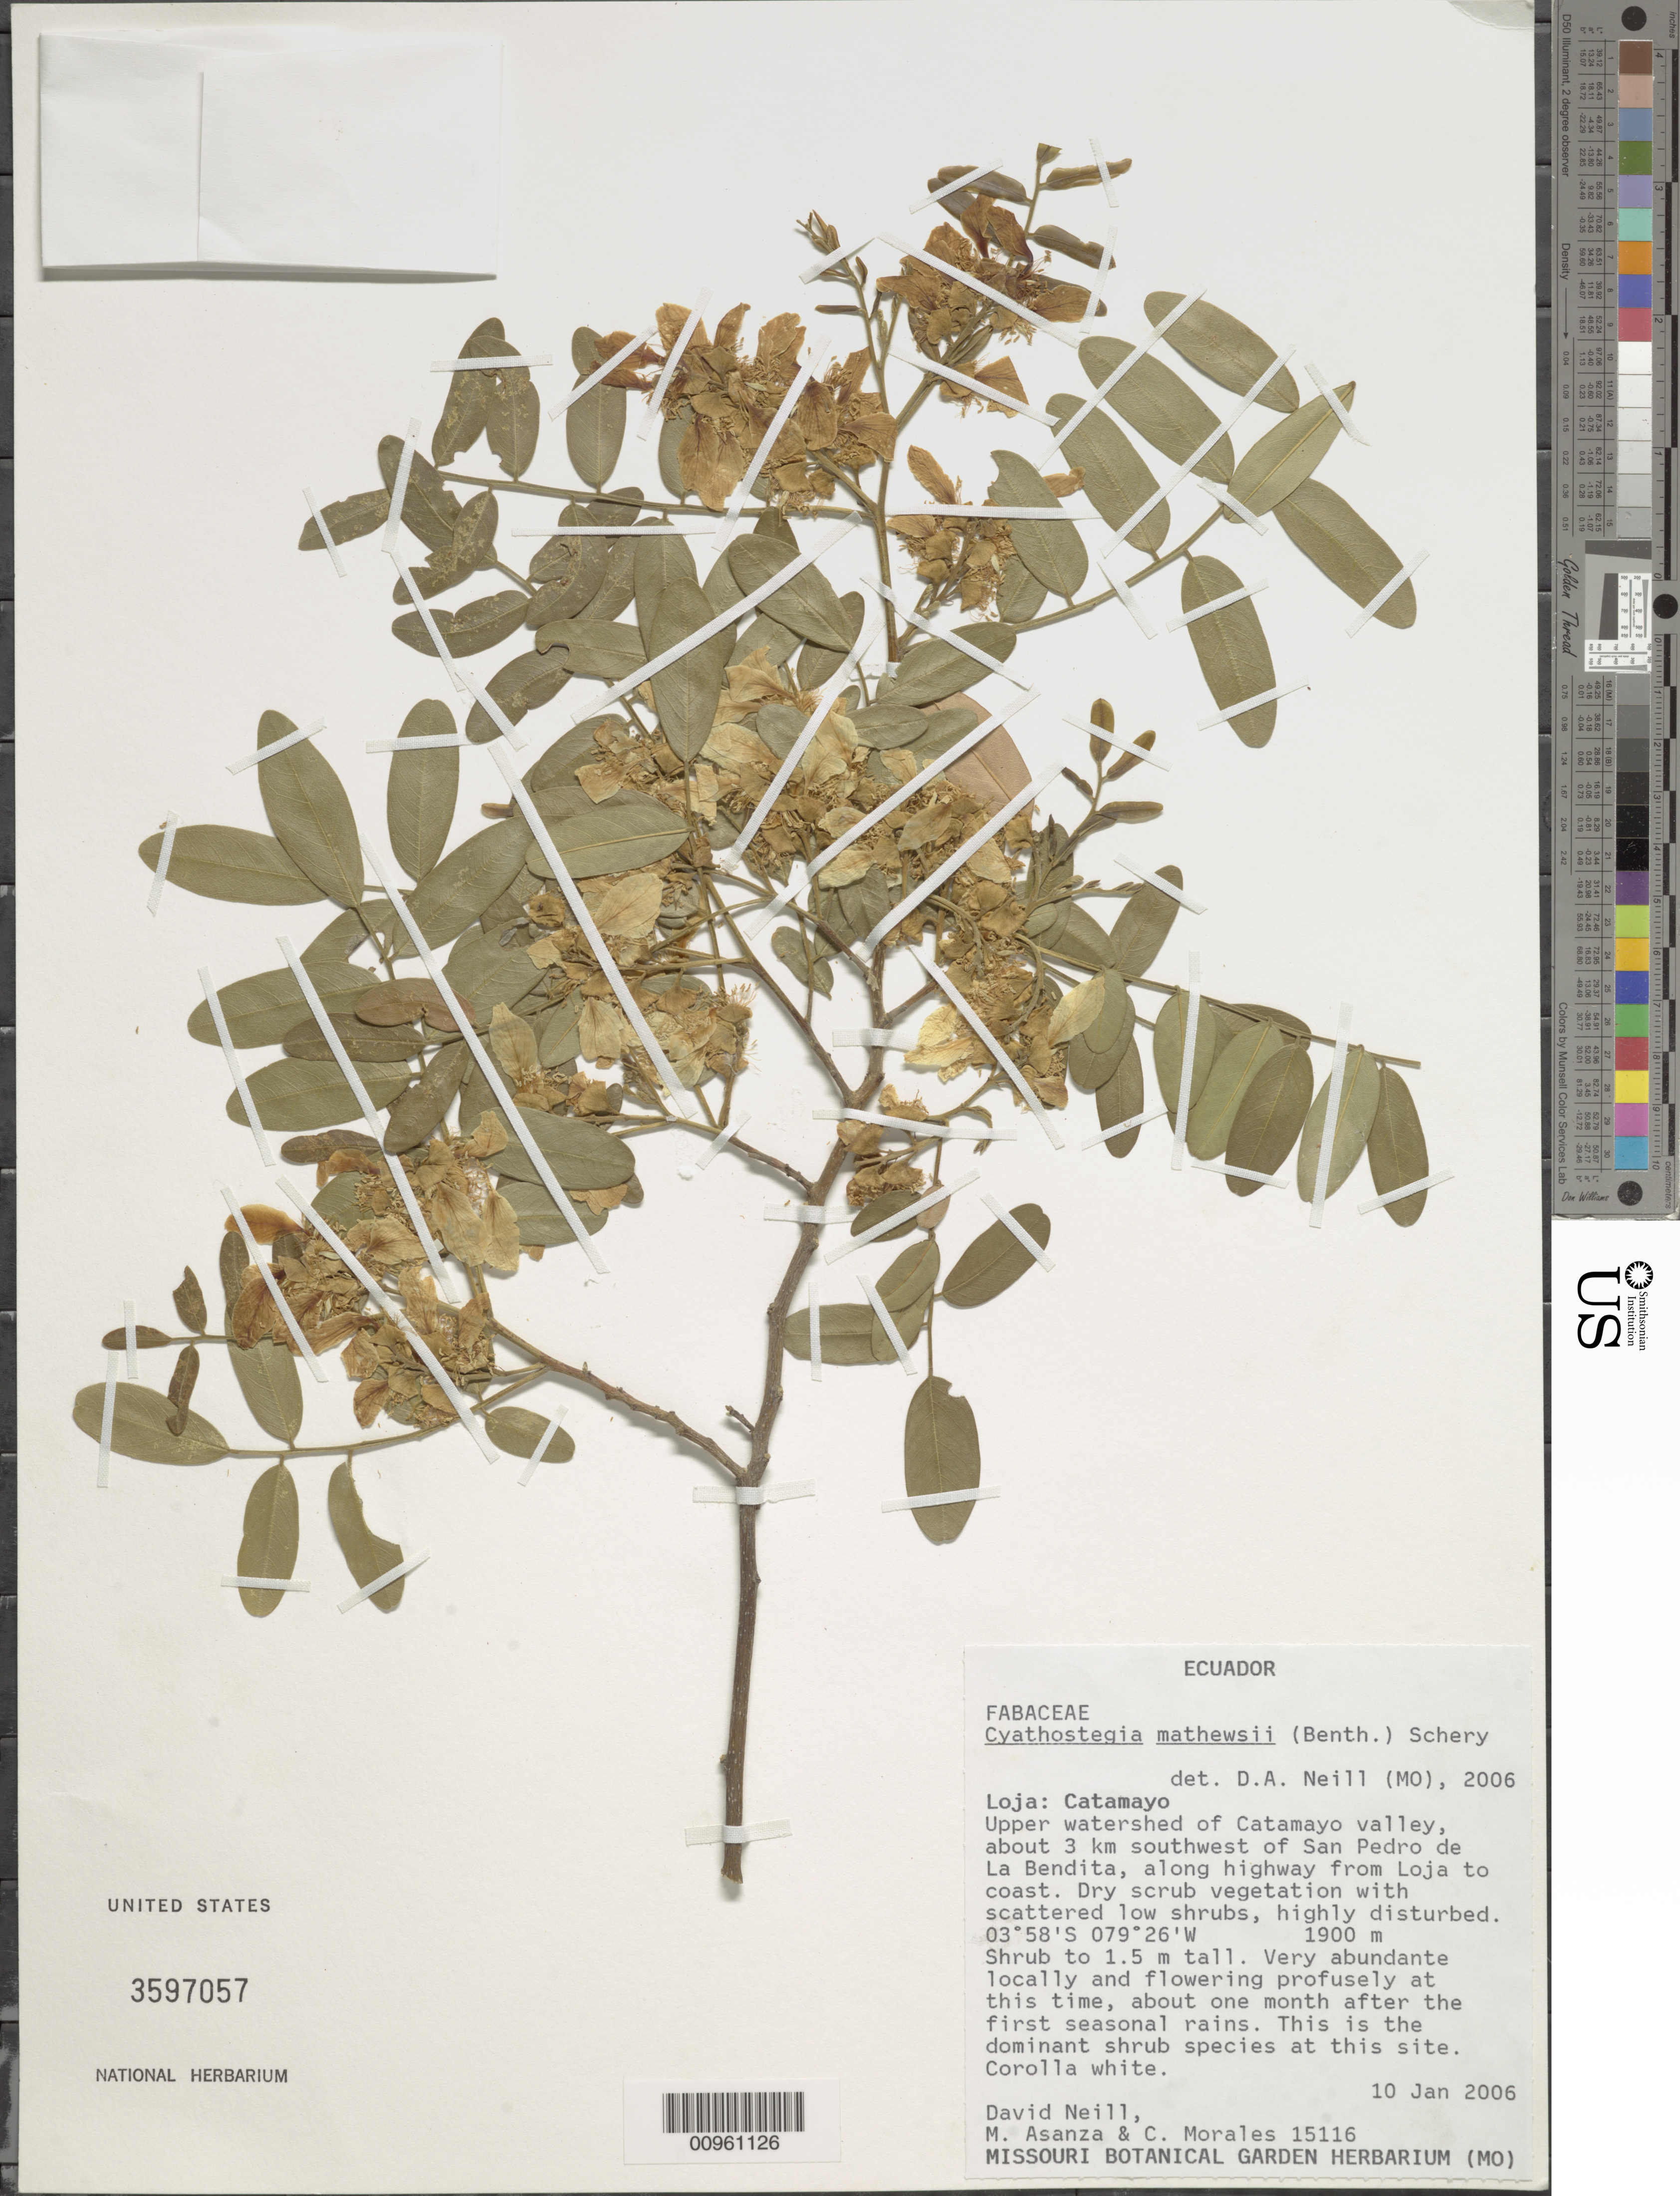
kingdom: Plantae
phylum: Tracheophyta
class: Magnoliopsida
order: Fabales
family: Fabaceae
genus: Cyathostegia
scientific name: Cyathostegia matthewsii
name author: (Benth.) Schery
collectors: D. A. Neill, M. Asanza & C. Morales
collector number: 15116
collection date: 2006-01-10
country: Ecuador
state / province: Loja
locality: Catamayo, Catamayo valley, about 3 km SW of San Pedro de La Bendita, along highway from Loja to coast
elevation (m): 1900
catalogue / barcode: US 3597057